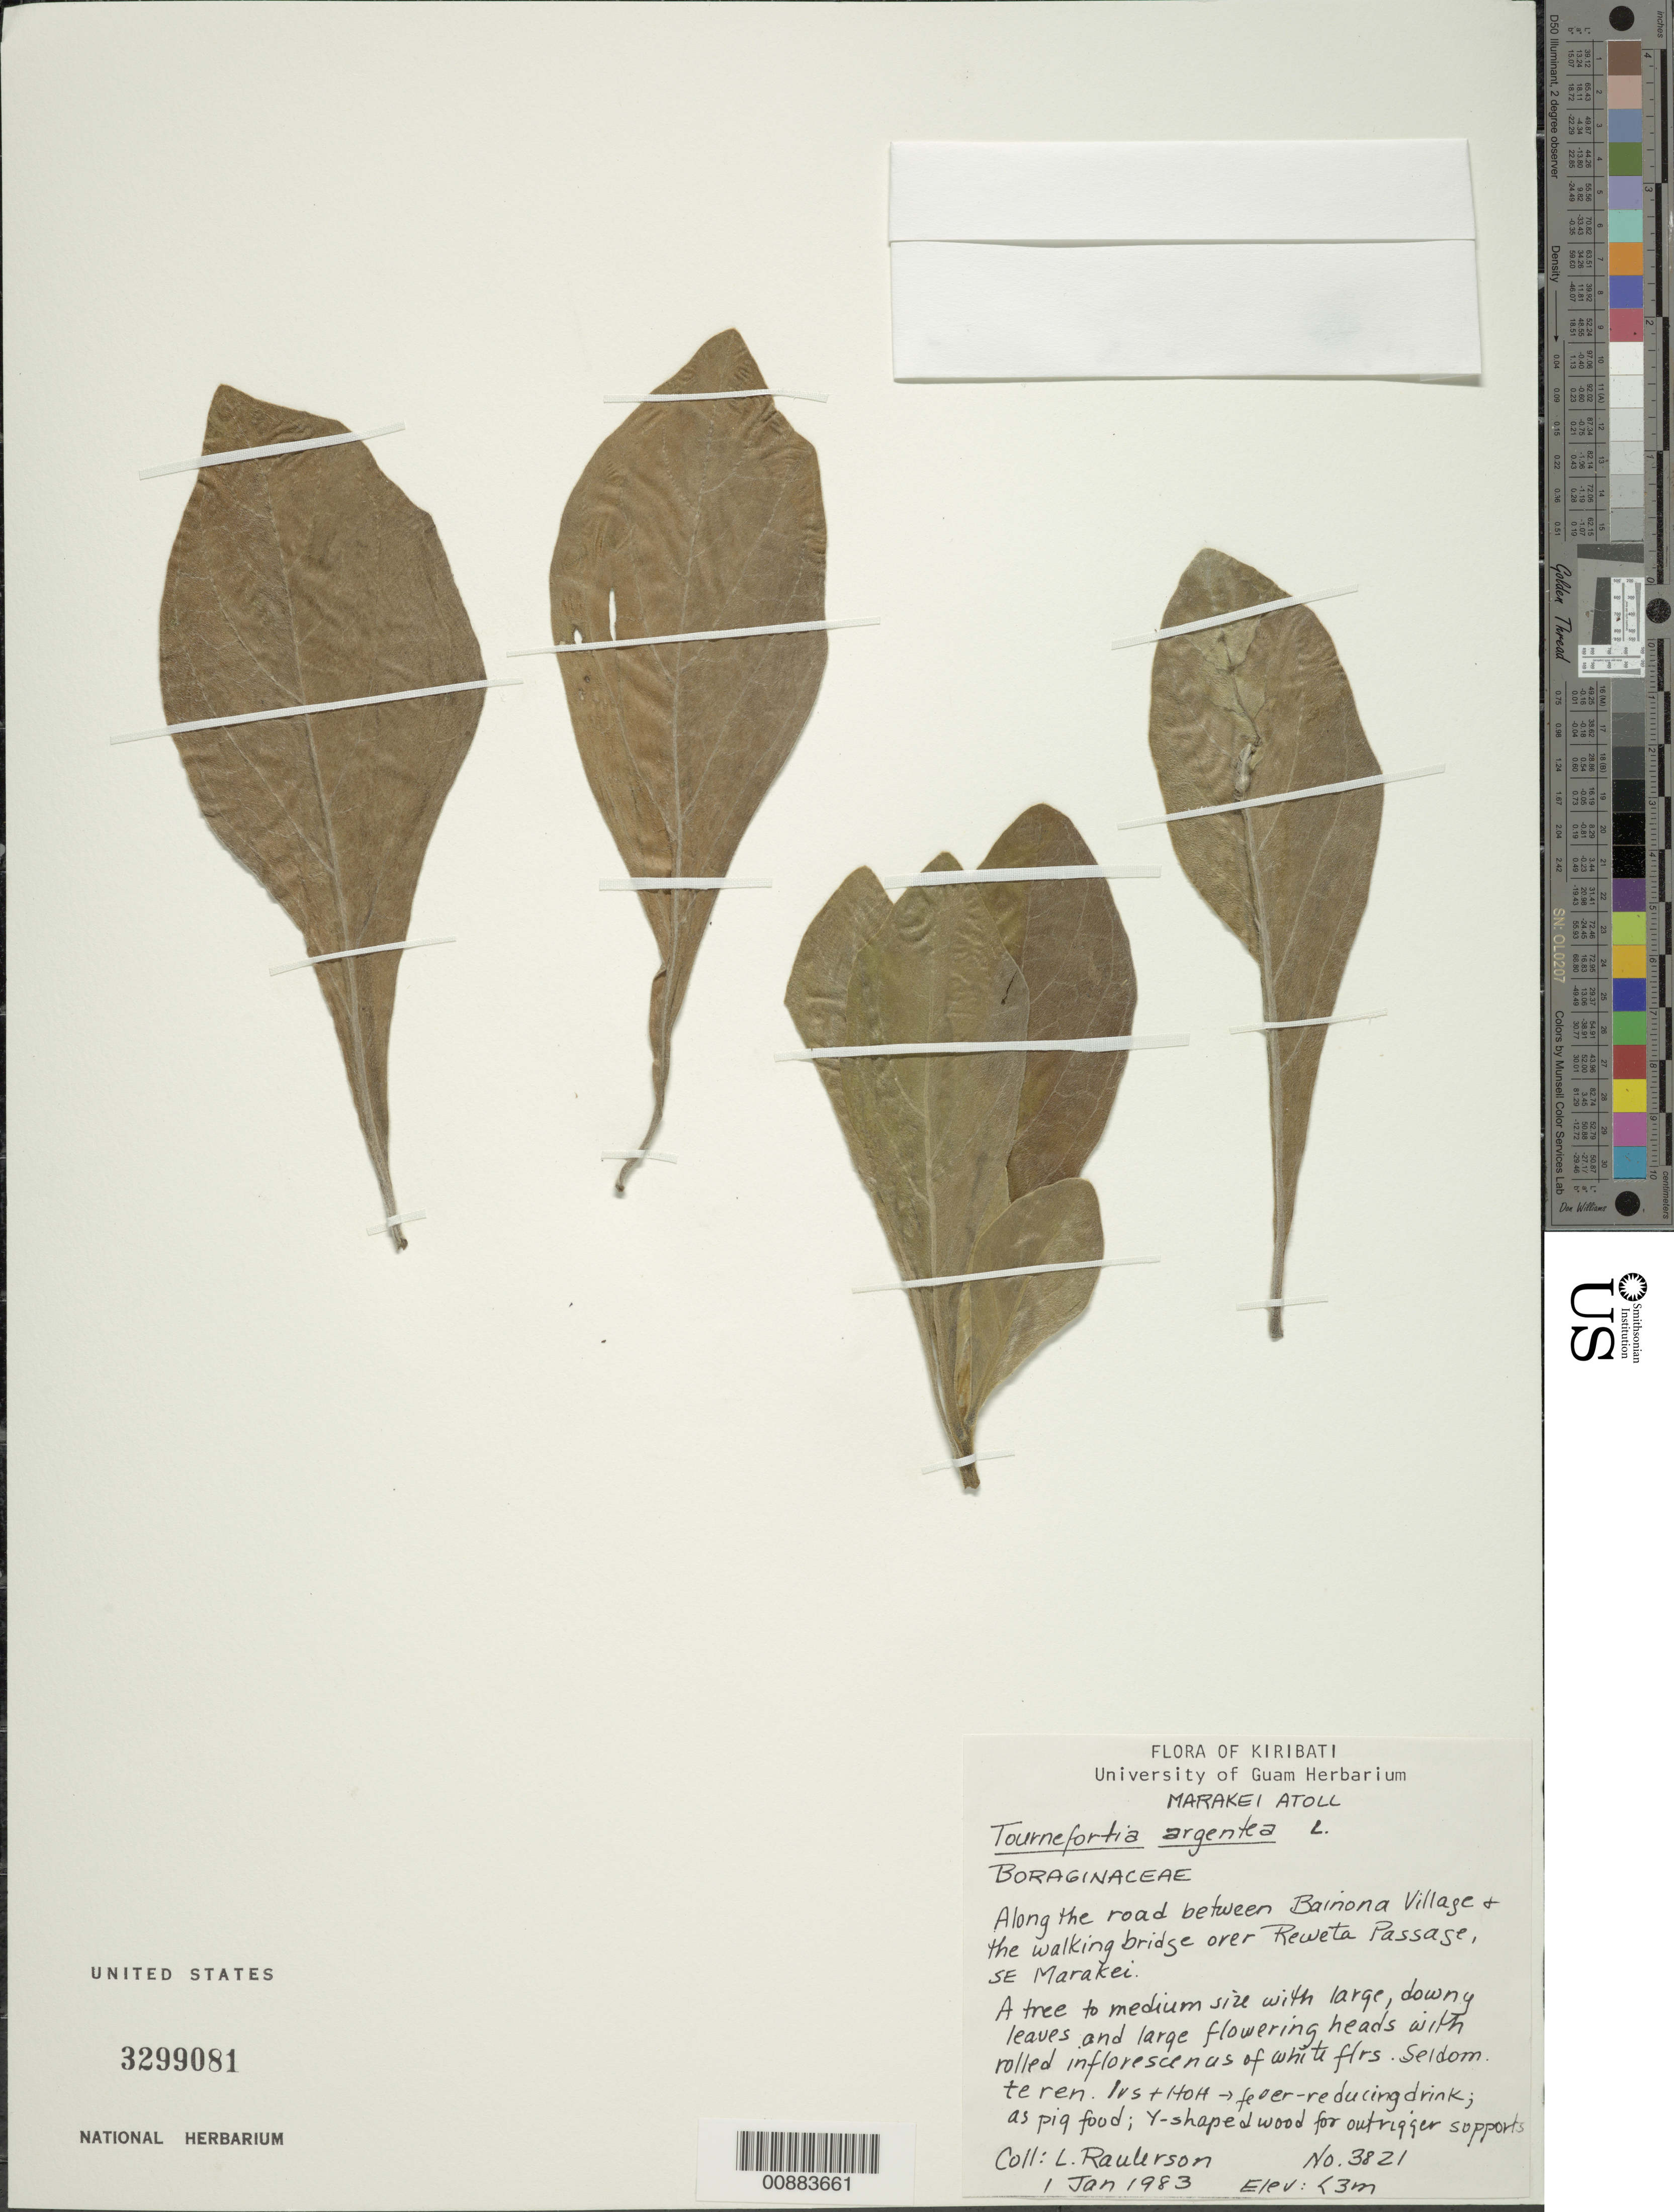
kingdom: Plantae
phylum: Tracheophyta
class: Magnoliopsida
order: Boraginales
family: Heliotropiaceae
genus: Heliotropium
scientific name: Heliotropium arboreum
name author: (Blanco) Mabberley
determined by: Wagner, W. L., (BOT), Smithsonian Institution - National Museum of Natural History (UNITED STATES)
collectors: L. Raulerson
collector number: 3821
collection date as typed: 01 Jan 1983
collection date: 1983-01-01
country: Kiribati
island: Marakei Atoll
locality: Along road between Bainona Village and the walking bridge over Reweta Passage, SE Marakei.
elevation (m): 3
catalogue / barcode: US 3299081